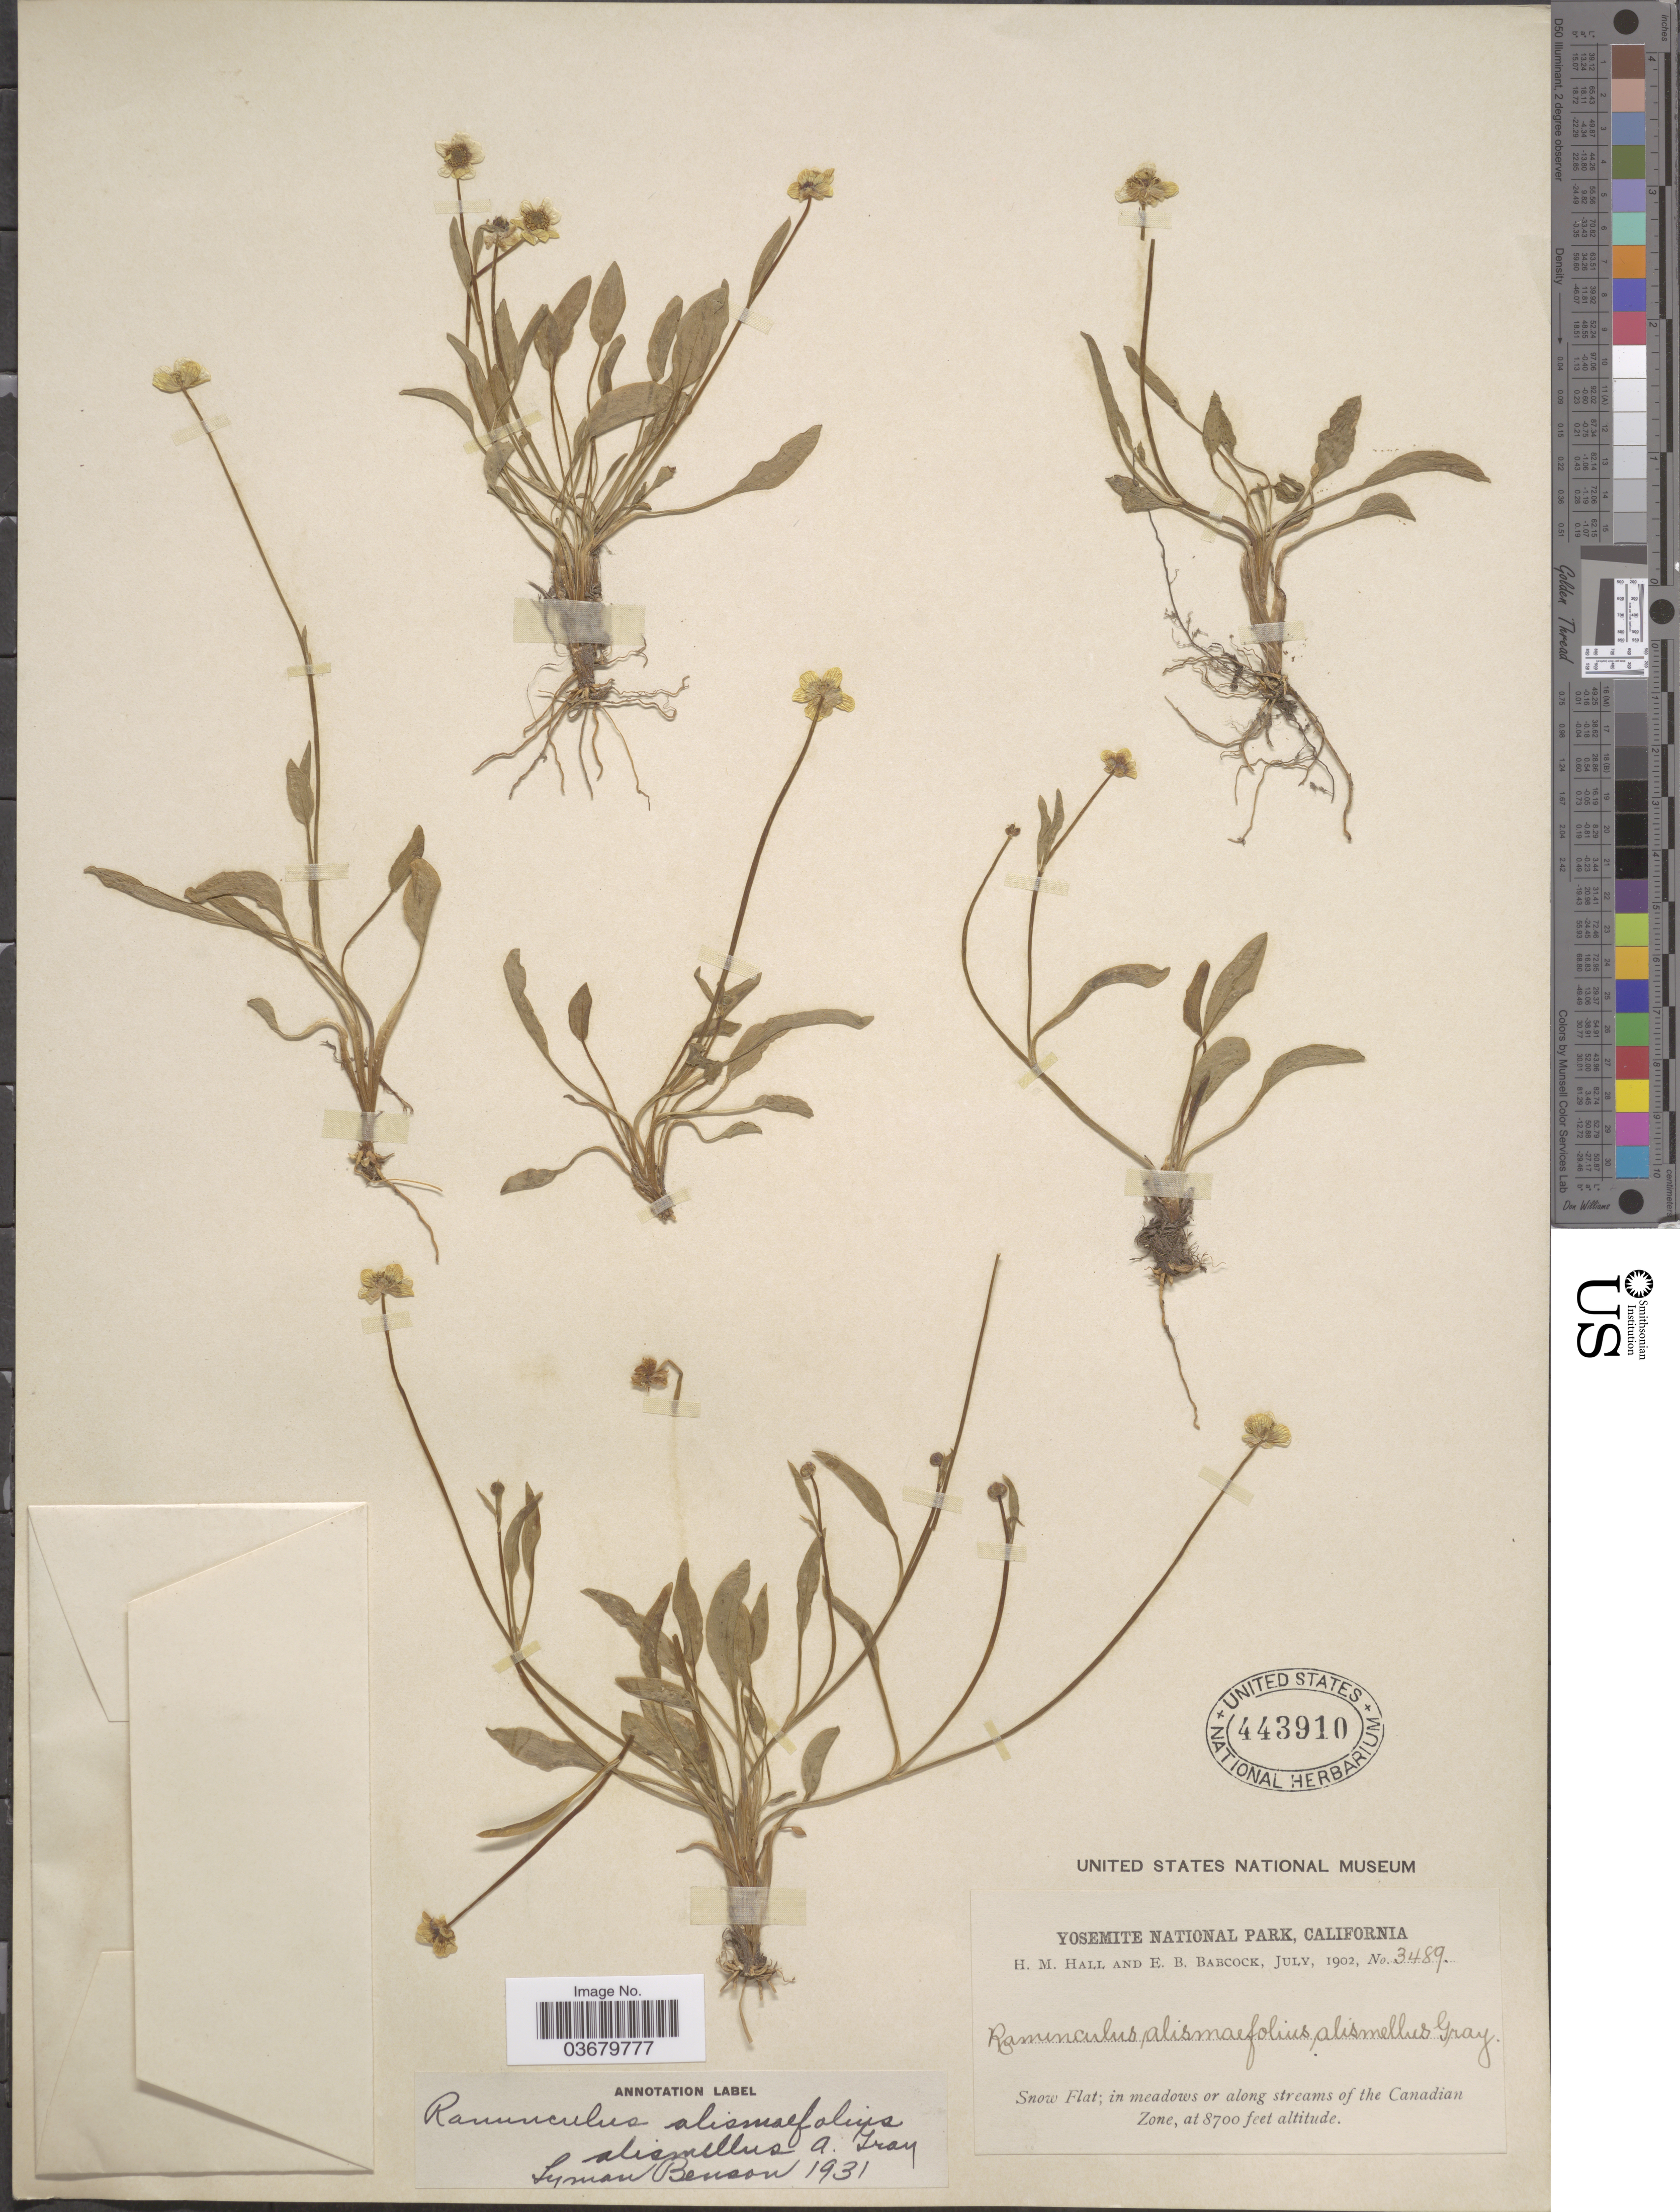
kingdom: Plantae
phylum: Tracheophyta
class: Magnoliopsida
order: Ranunculales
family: Ranunculaceae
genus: Ranunculus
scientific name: Ranunculus alismifolius var. alismellus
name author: A. Gray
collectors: H. M. Hall & E. B. Babcock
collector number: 3489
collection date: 1902-07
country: United States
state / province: California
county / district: Mariposa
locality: Yosemite National Park. Snow Flat; in meadows or along streams of the Canadian Zone.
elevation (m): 2652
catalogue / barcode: US 443910